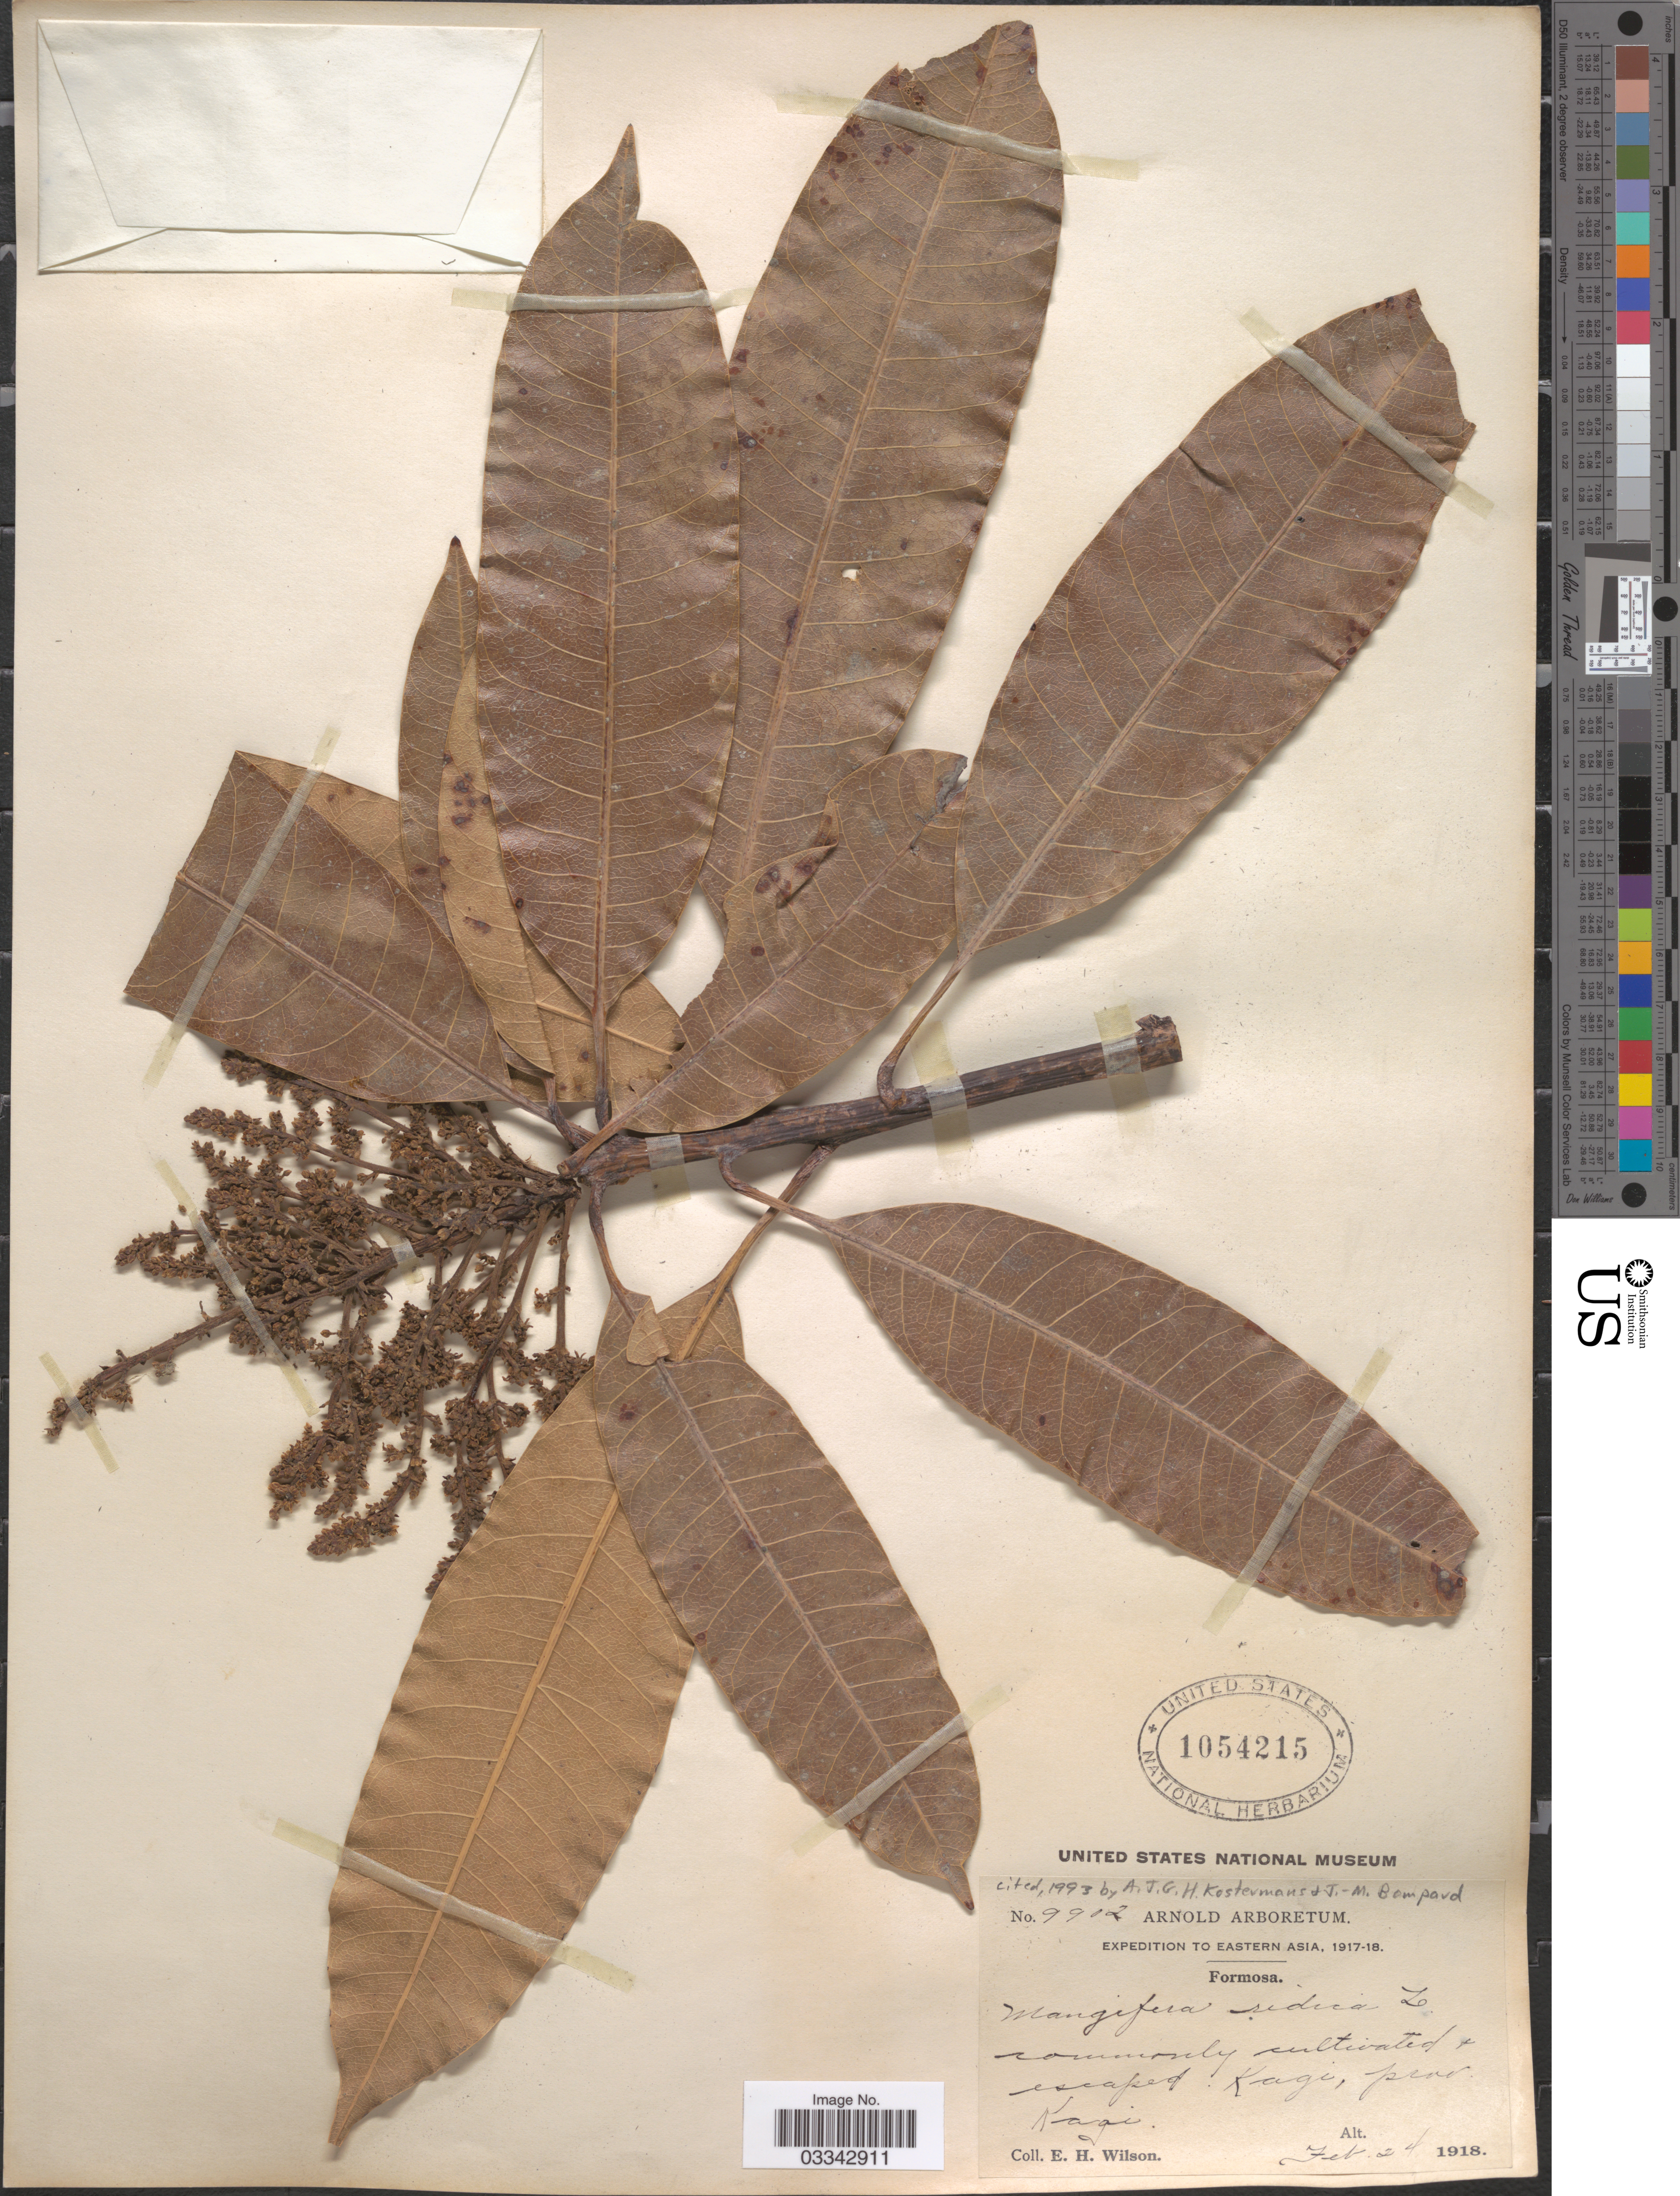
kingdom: Plantae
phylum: Tracheophyta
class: Magnoliopsida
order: Sapindales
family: Anacardiaceae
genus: Mangifera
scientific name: Mangifera indica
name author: L.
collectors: E. Wilson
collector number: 9902*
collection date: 1918-02-24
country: Taiwan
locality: Eastern Asia. Formosa. Kagi, prov. Kagi.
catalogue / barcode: US 1054215